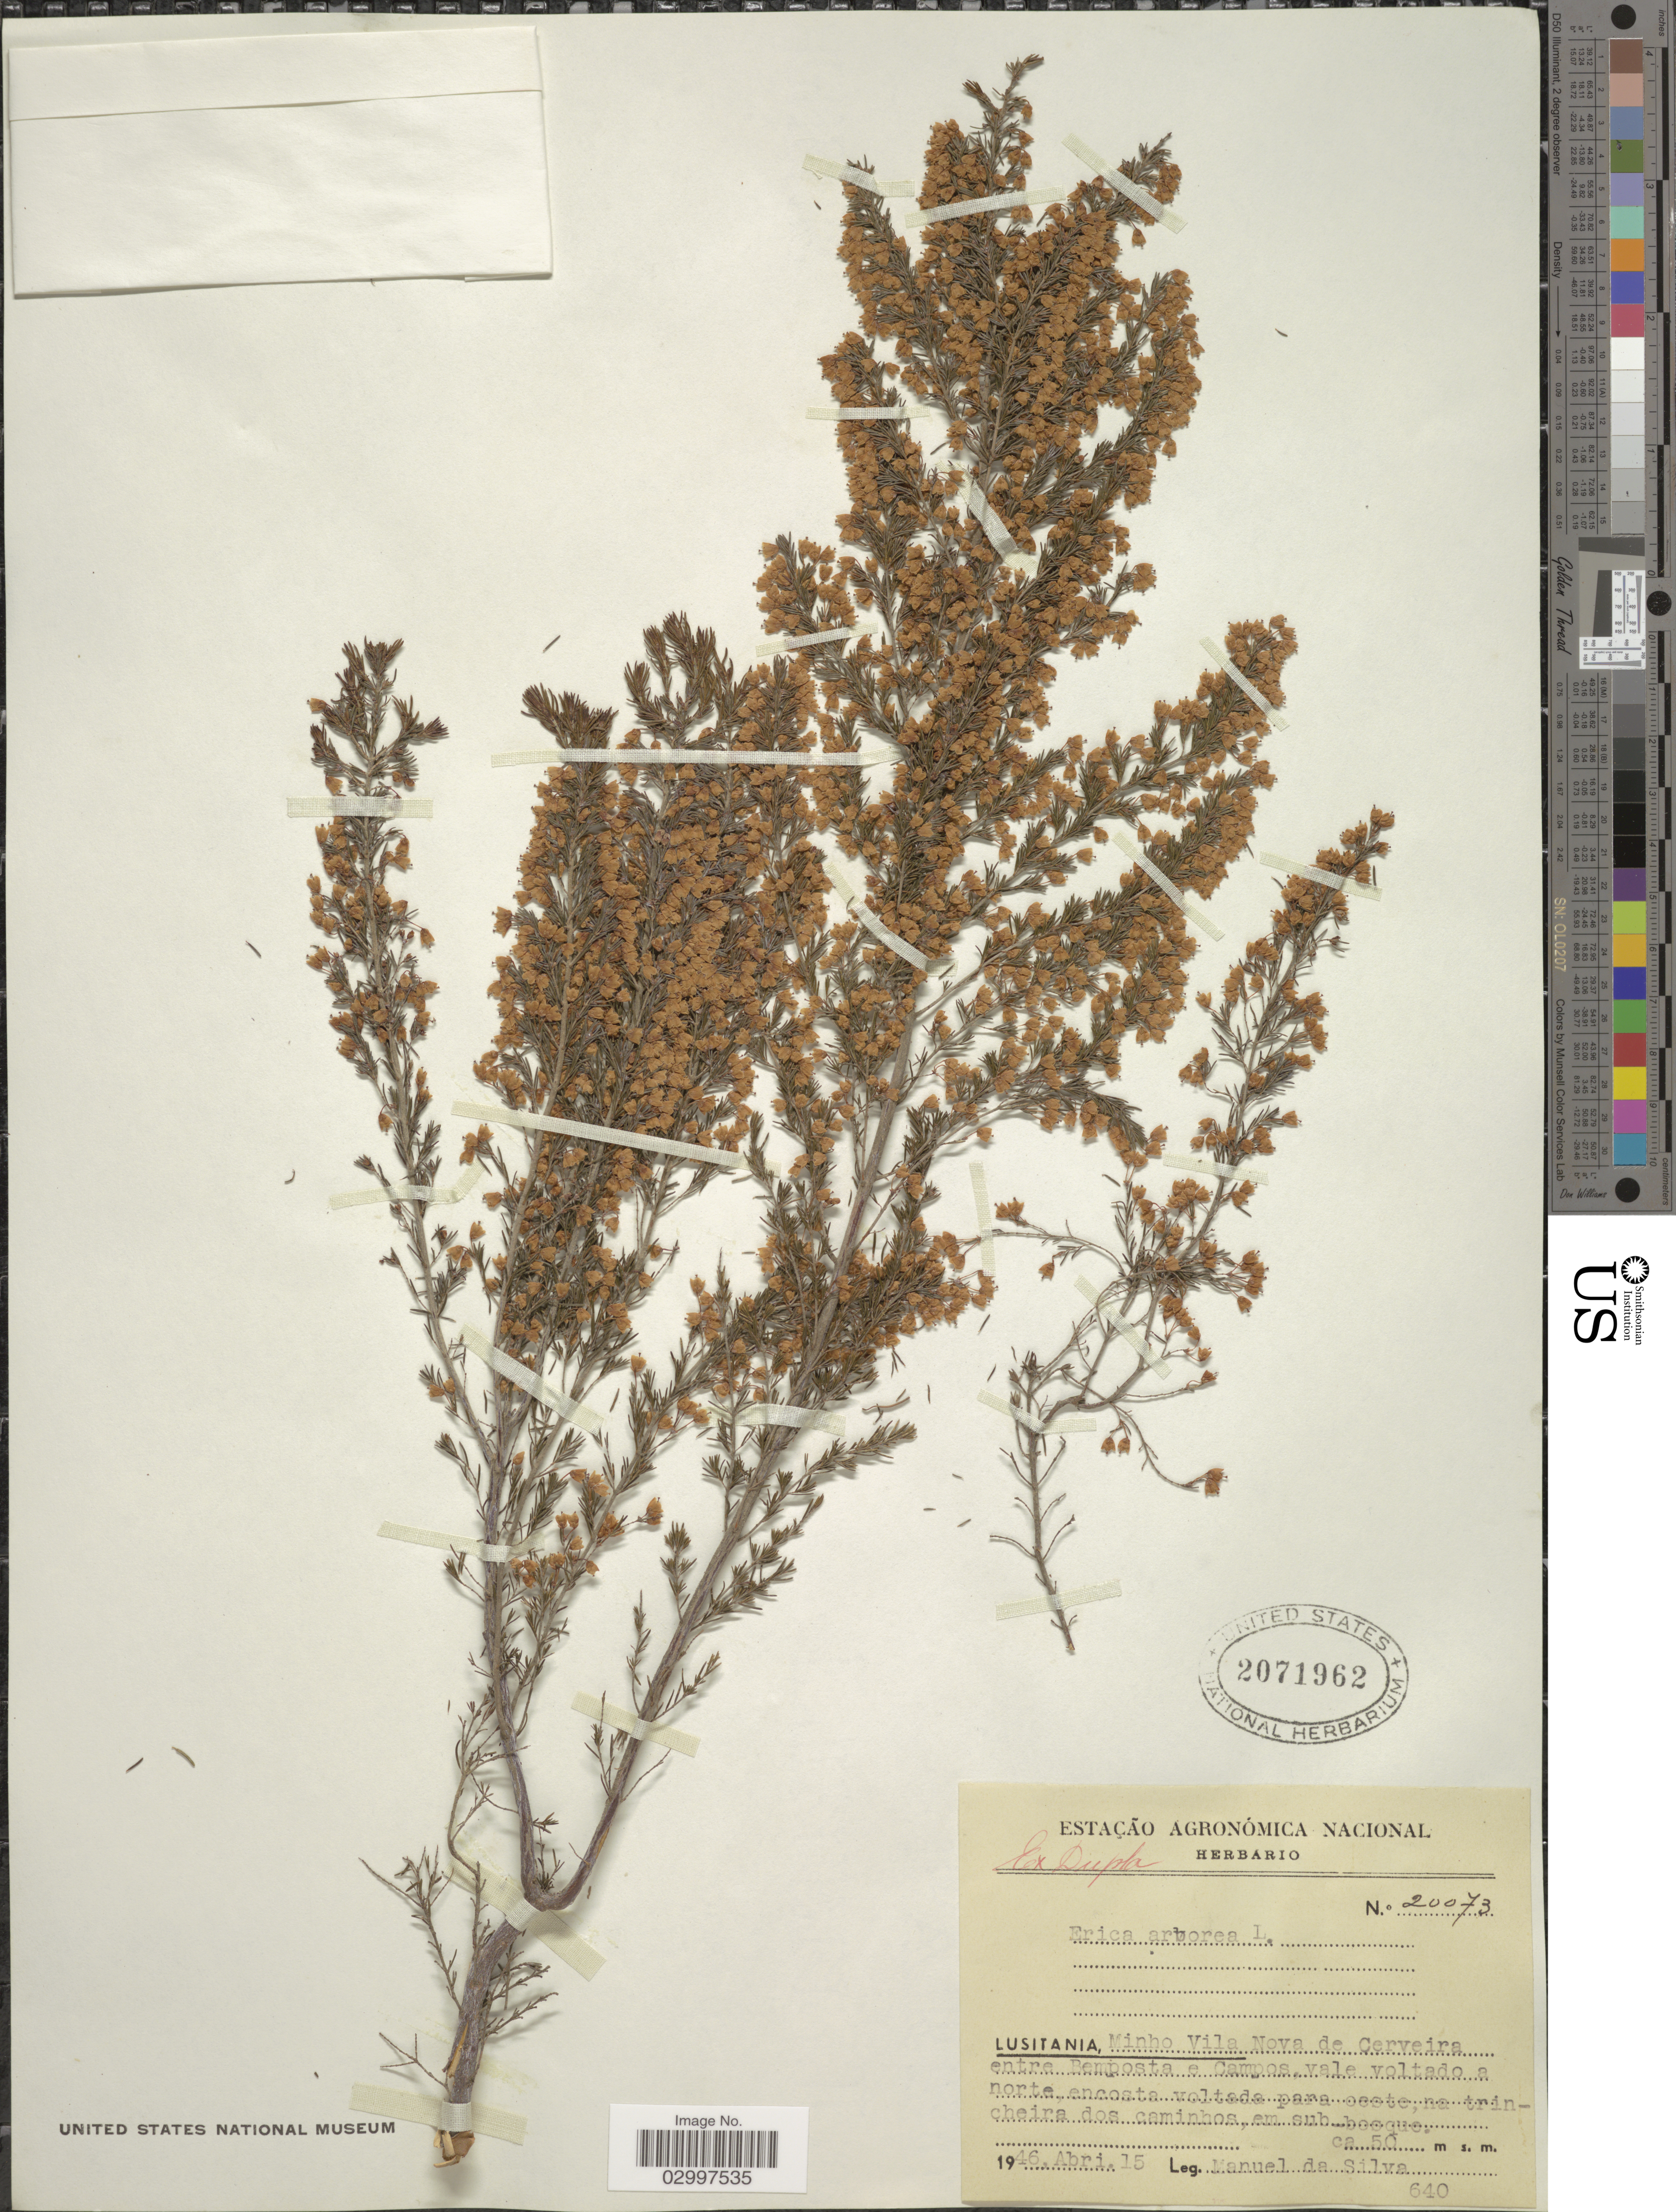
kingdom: Plantae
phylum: Tracheophyta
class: Magnoliopsida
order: Ericales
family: Ericaceae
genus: Erica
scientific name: Erica arborea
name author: L.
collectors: M. Silva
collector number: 20073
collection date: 1946-04-15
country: Portugal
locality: Lusitania, Minho Vila Nova de Cerveira entre Bemposta e Campos, vale voltado a norte, encosta voltada para oeste, na trincheira dos caminhos.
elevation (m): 50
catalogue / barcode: US 2071962